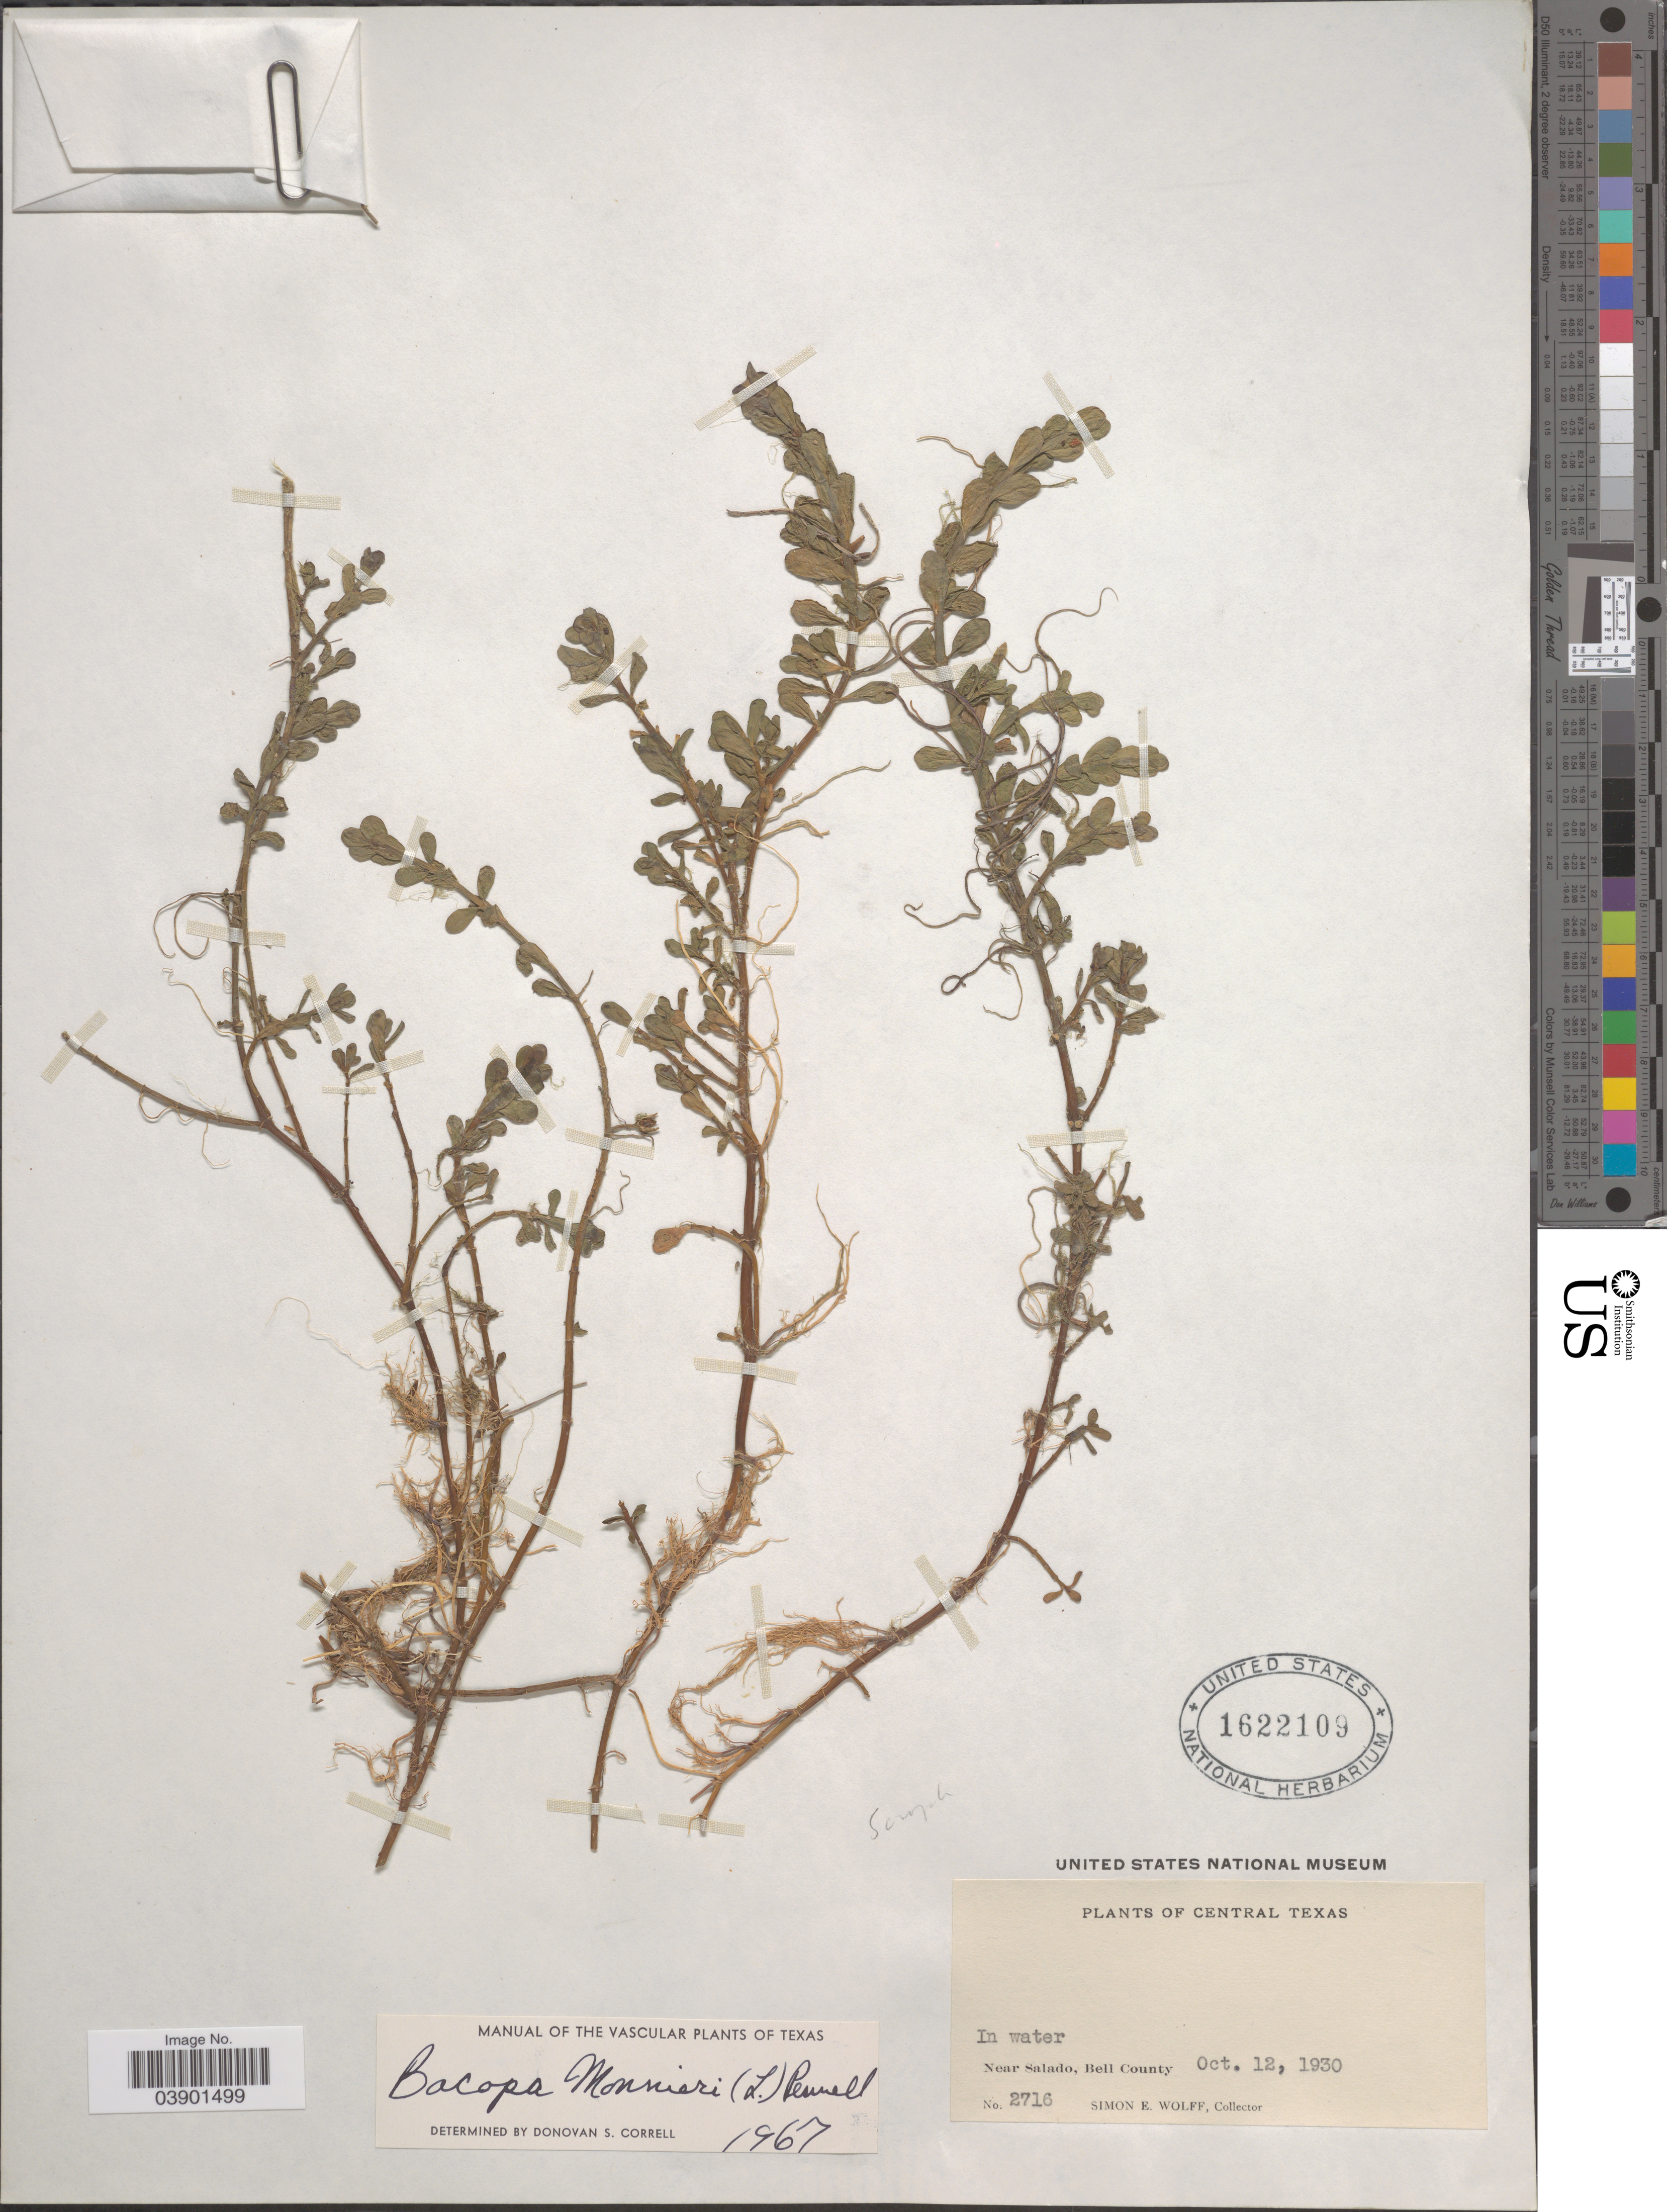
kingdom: Plantae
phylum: Tracheophyta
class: Magnoliopsida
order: Lamiales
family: Plantaginaceae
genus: Bacopa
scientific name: Bacopa monnieri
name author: (L.) Pennell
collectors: S. E. Wolff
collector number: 2716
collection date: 1930-10-12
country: United States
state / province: Texas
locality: Central Texas. Near Salado, Bell County.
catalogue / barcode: US 1622109